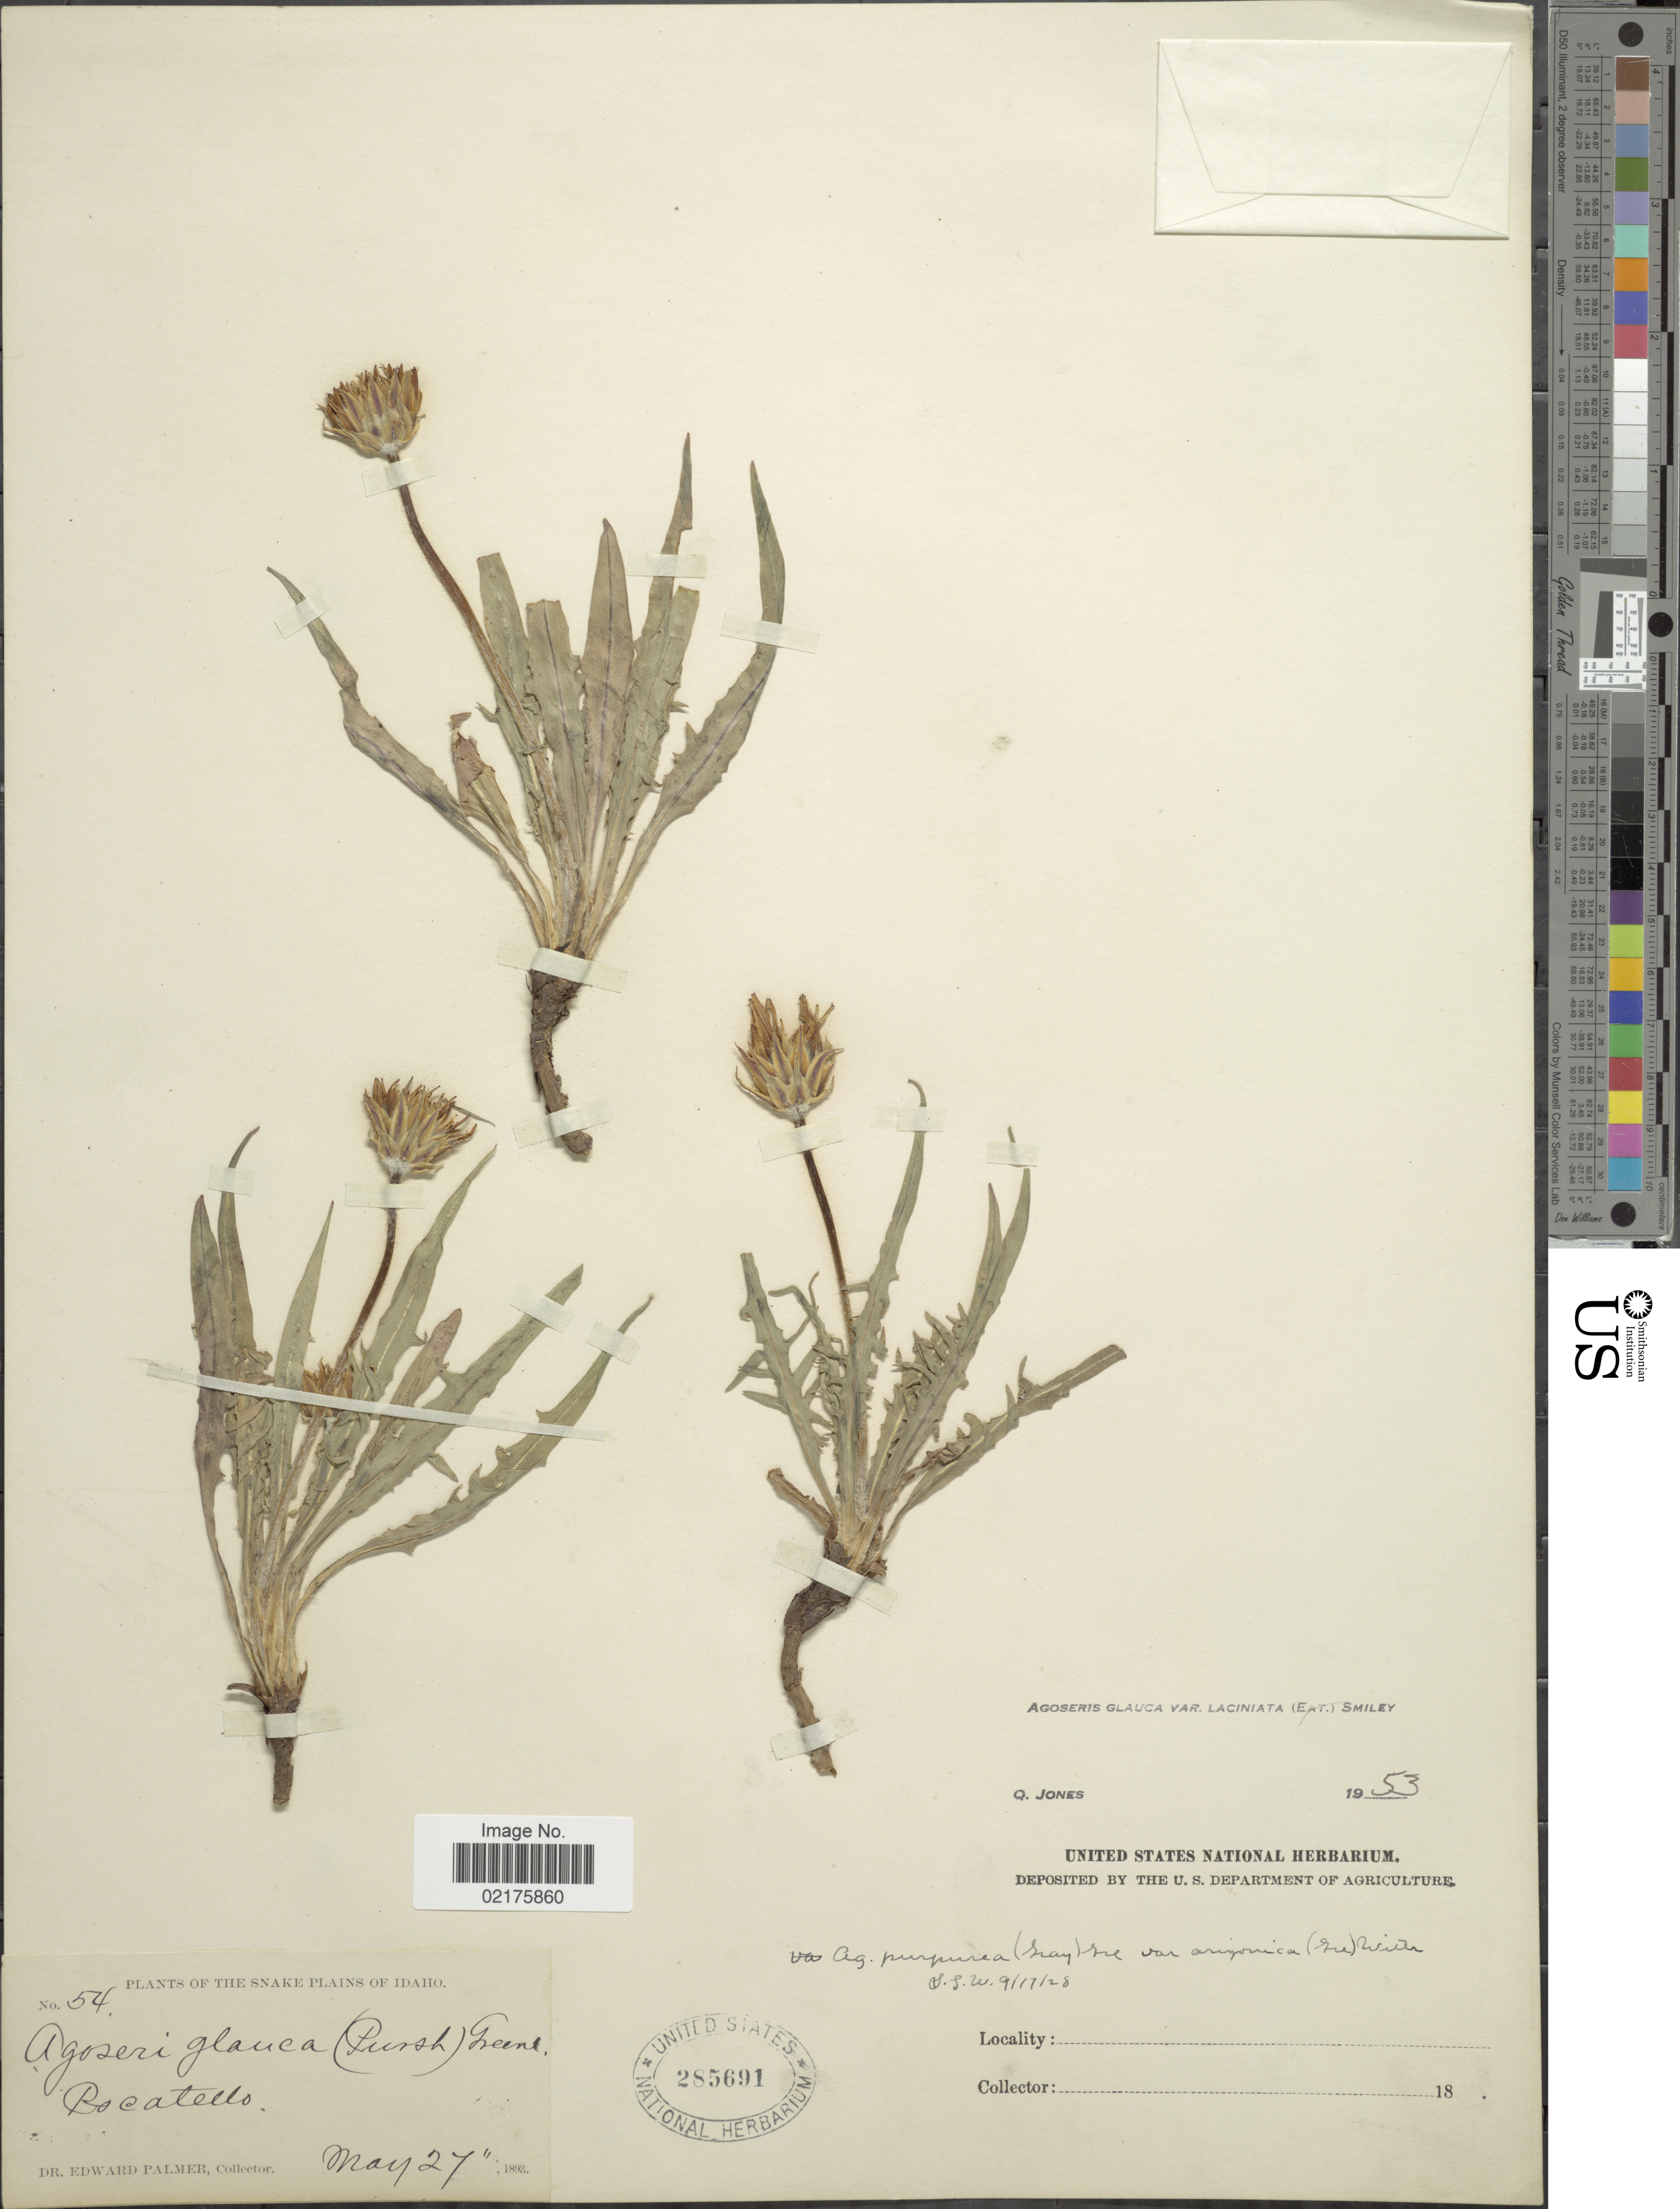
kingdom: Plantae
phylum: Tracheophyta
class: Magnoliopsida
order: Asterales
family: Asteraceae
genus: Agoseris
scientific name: Agoseris parviflora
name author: (Nutt.) D. Dietr.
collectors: E. Palmer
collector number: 54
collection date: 1898-05-27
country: United States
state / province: Idaho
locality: The Snake Plains, Bocatello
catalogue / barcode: US 285691